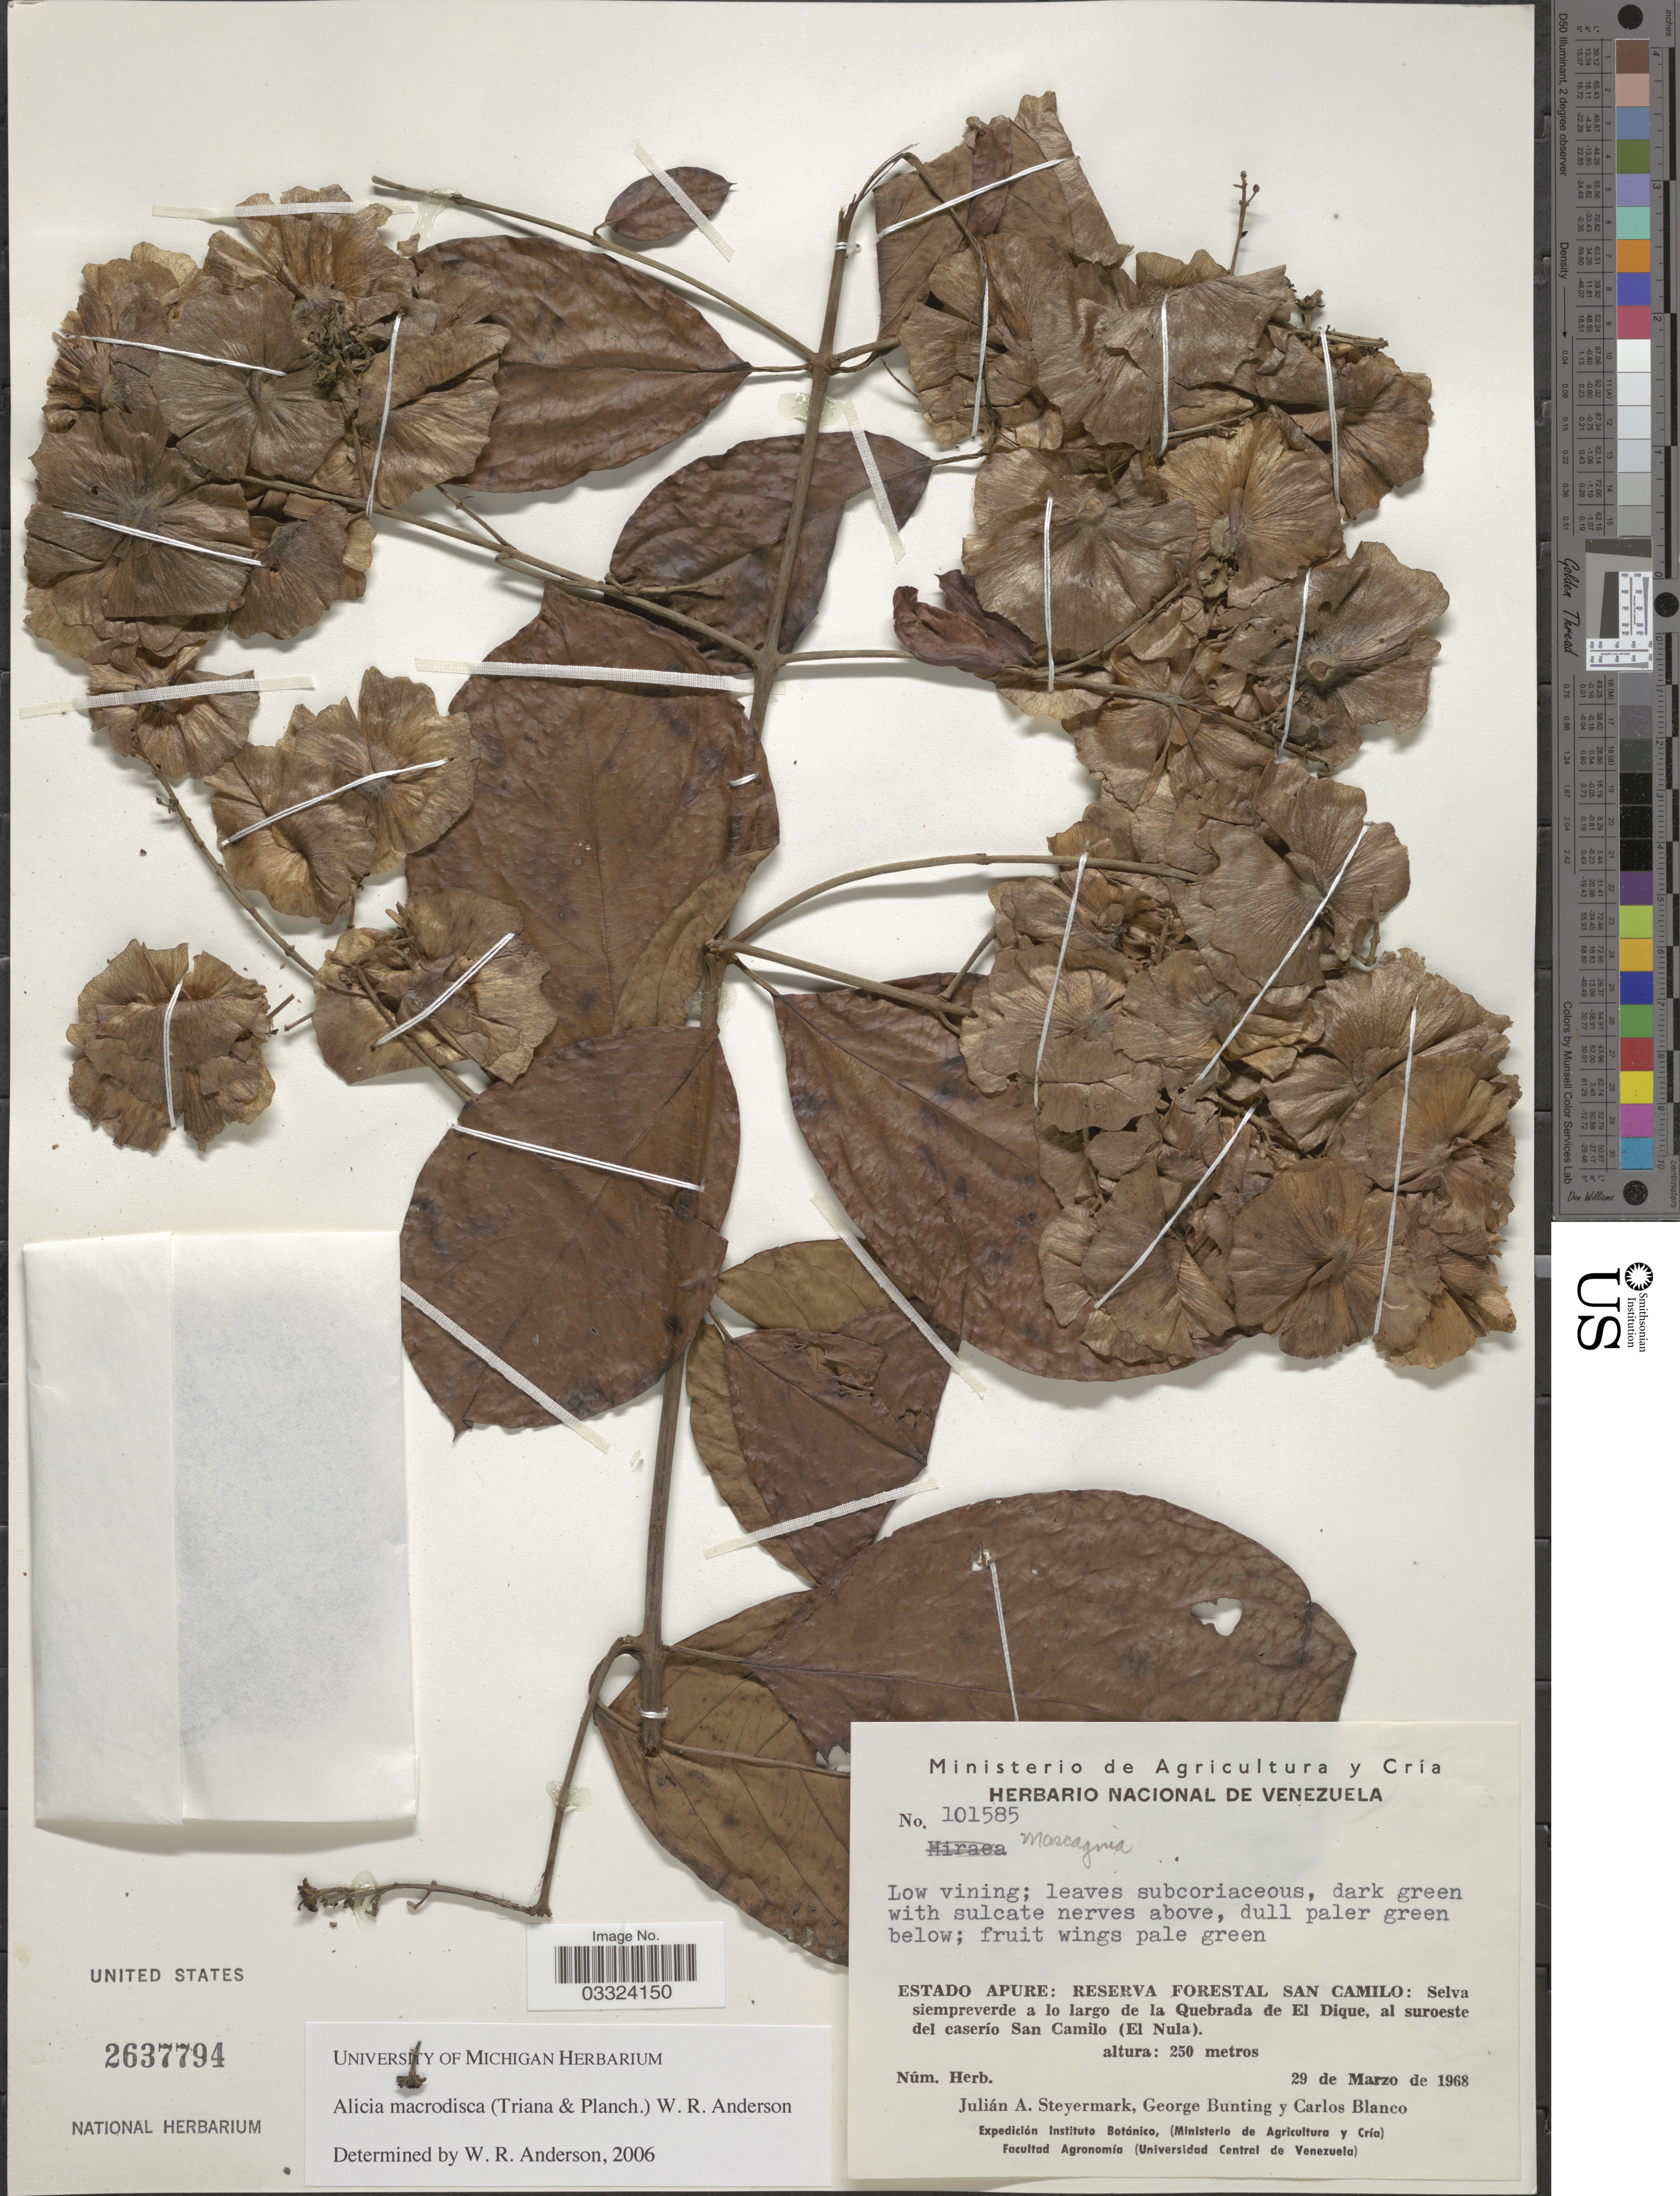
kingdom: Plantae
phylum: Tracheophyta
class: Magnoliopsida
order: Malpighiales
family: Malpighiaceae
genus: Alicia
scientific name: Alicia macrodisca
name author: (Triana & Planch.) W.R. Anderson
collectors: J. Steyermark, G. S. Bunting & C. Blanco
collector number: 101585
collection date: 1968-03-29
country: Venezuela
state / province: Apure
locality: Reserva Forestal San Camilo: Selva siempreverde a lo largo de la Quebrada de El Dique, al suroeste del caserío San Camilo (El Nula).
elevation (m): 250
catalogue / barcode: US 2637794